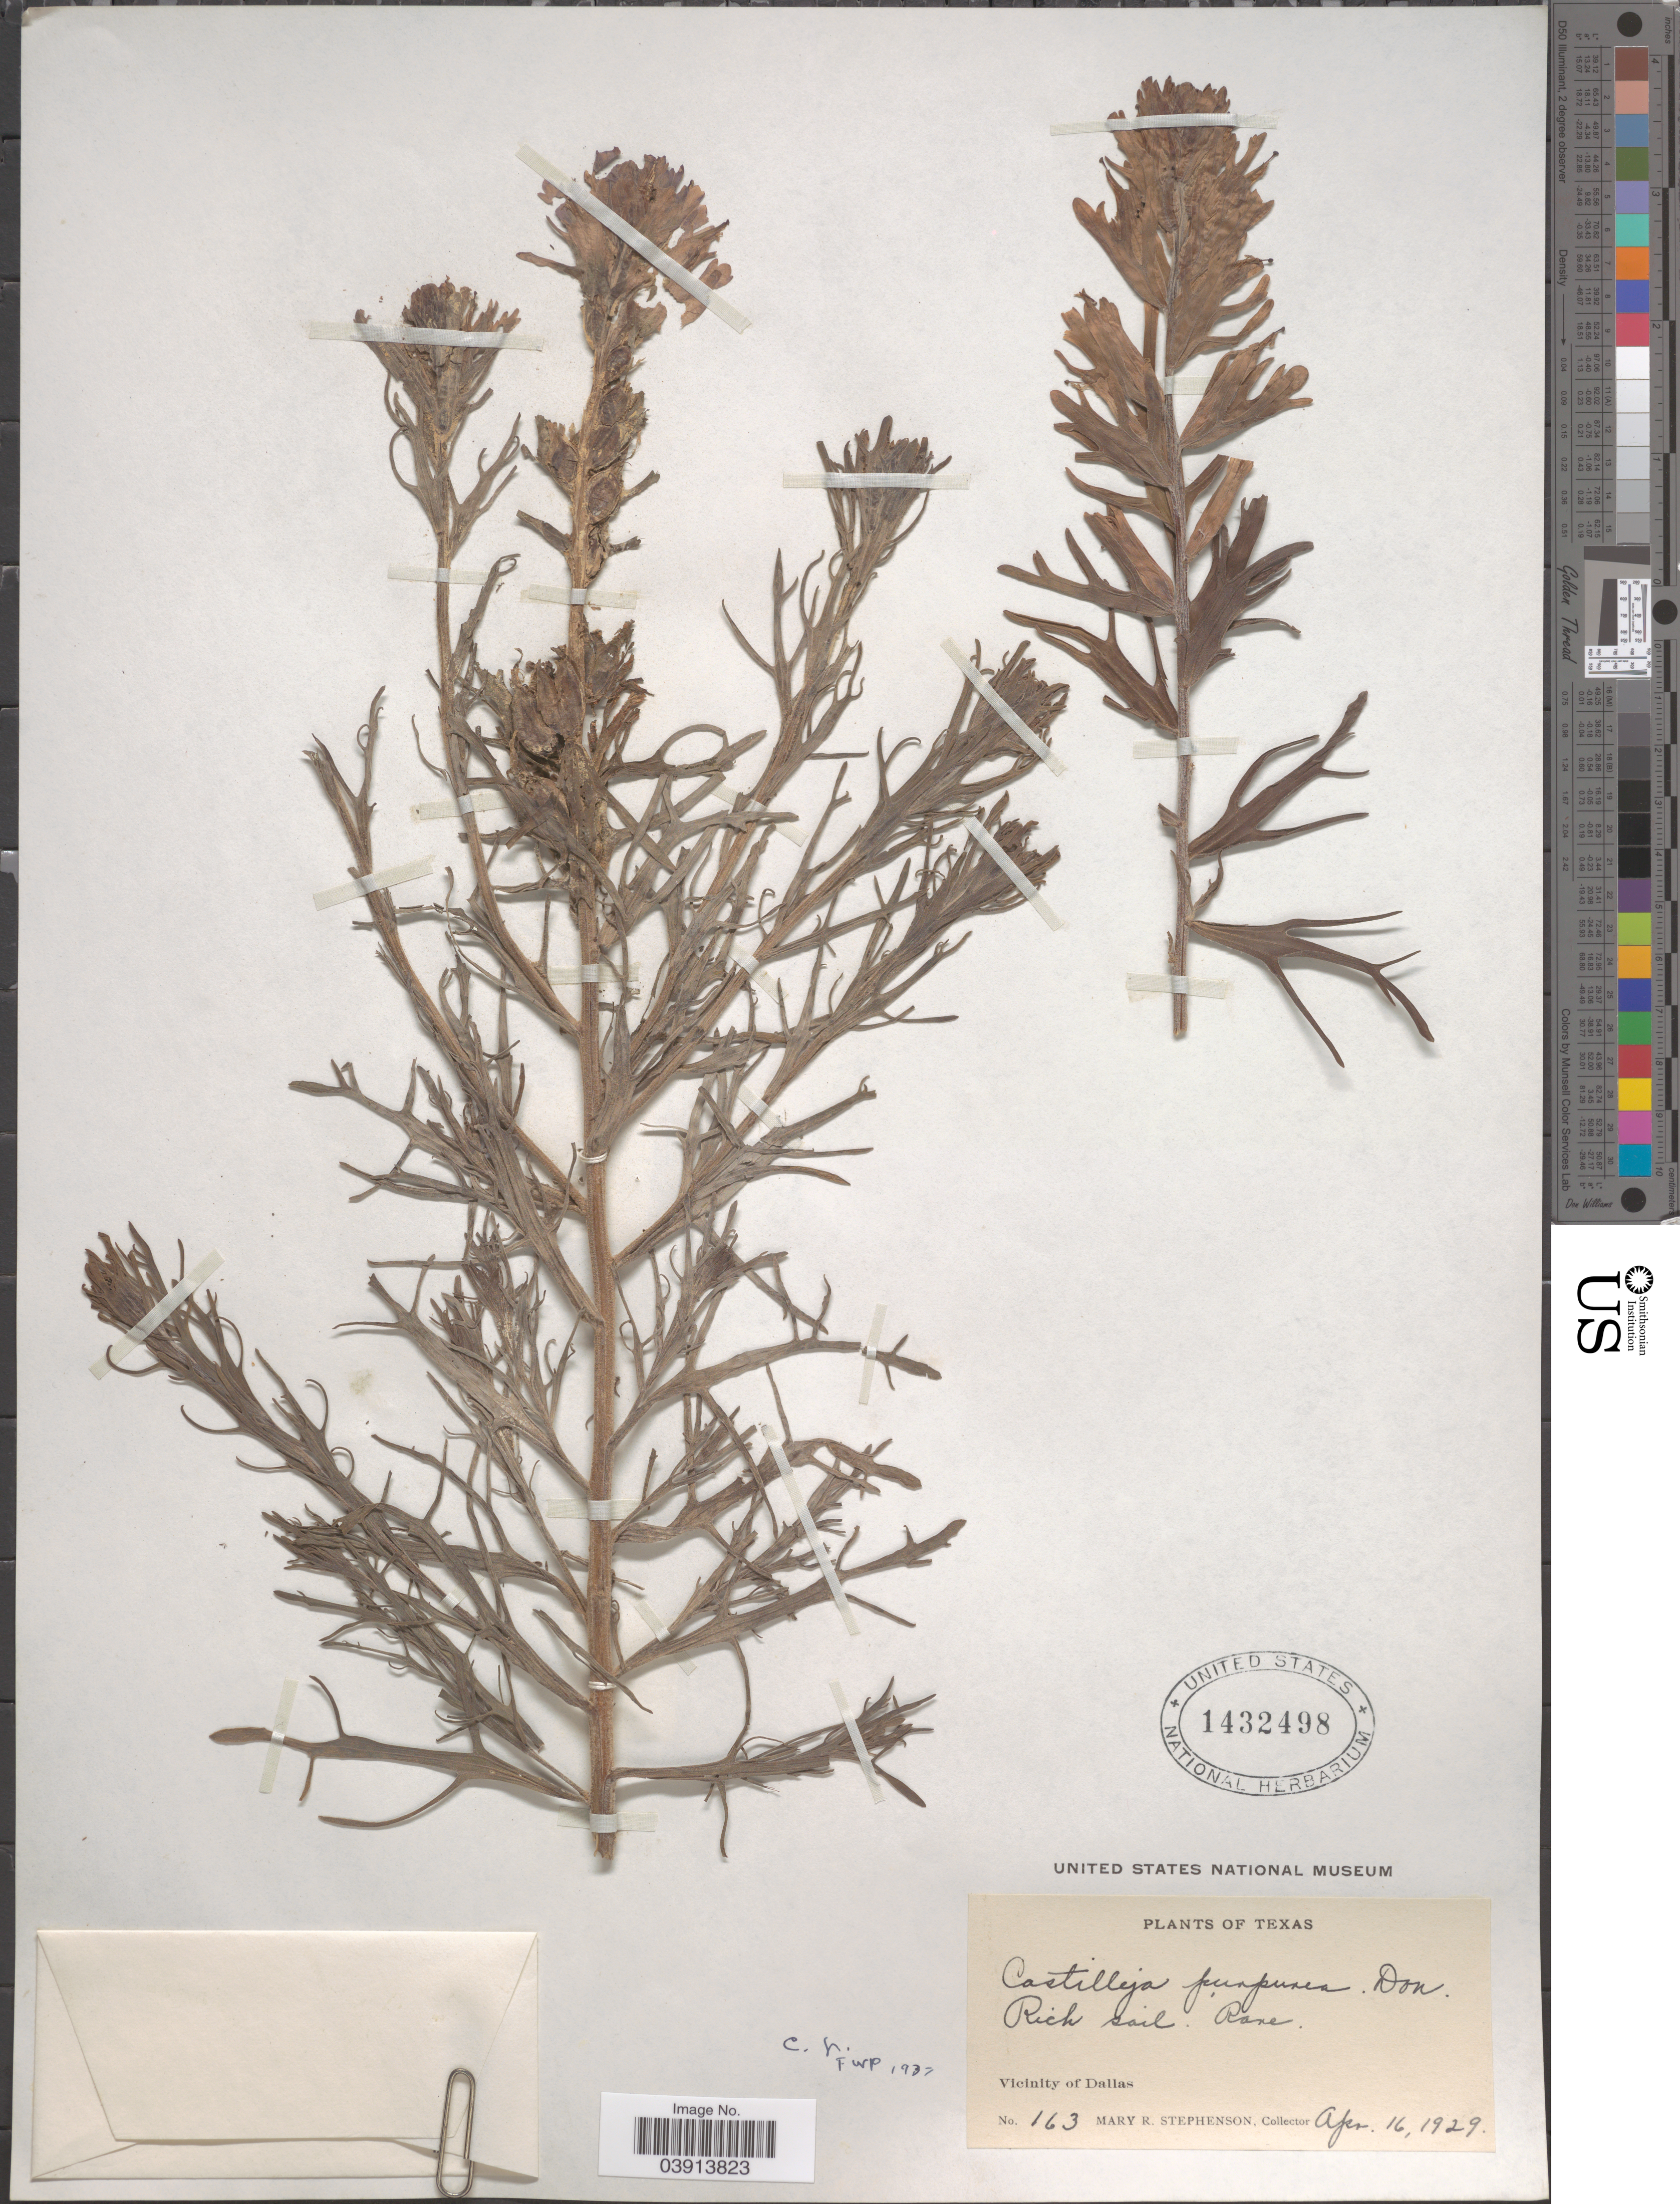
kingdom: Plantae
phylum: Tracheophyta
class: Magnoliopsida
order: Lamiales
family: Orobanchaceae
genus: Castilleja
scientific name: Castilleja purpurea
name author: (Nutt.) G. Don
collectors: M. Stephenson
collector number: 163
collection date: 1929-04-16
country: United States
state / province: Texas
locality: Vicinity of Dallas.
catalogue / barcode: US 1432498